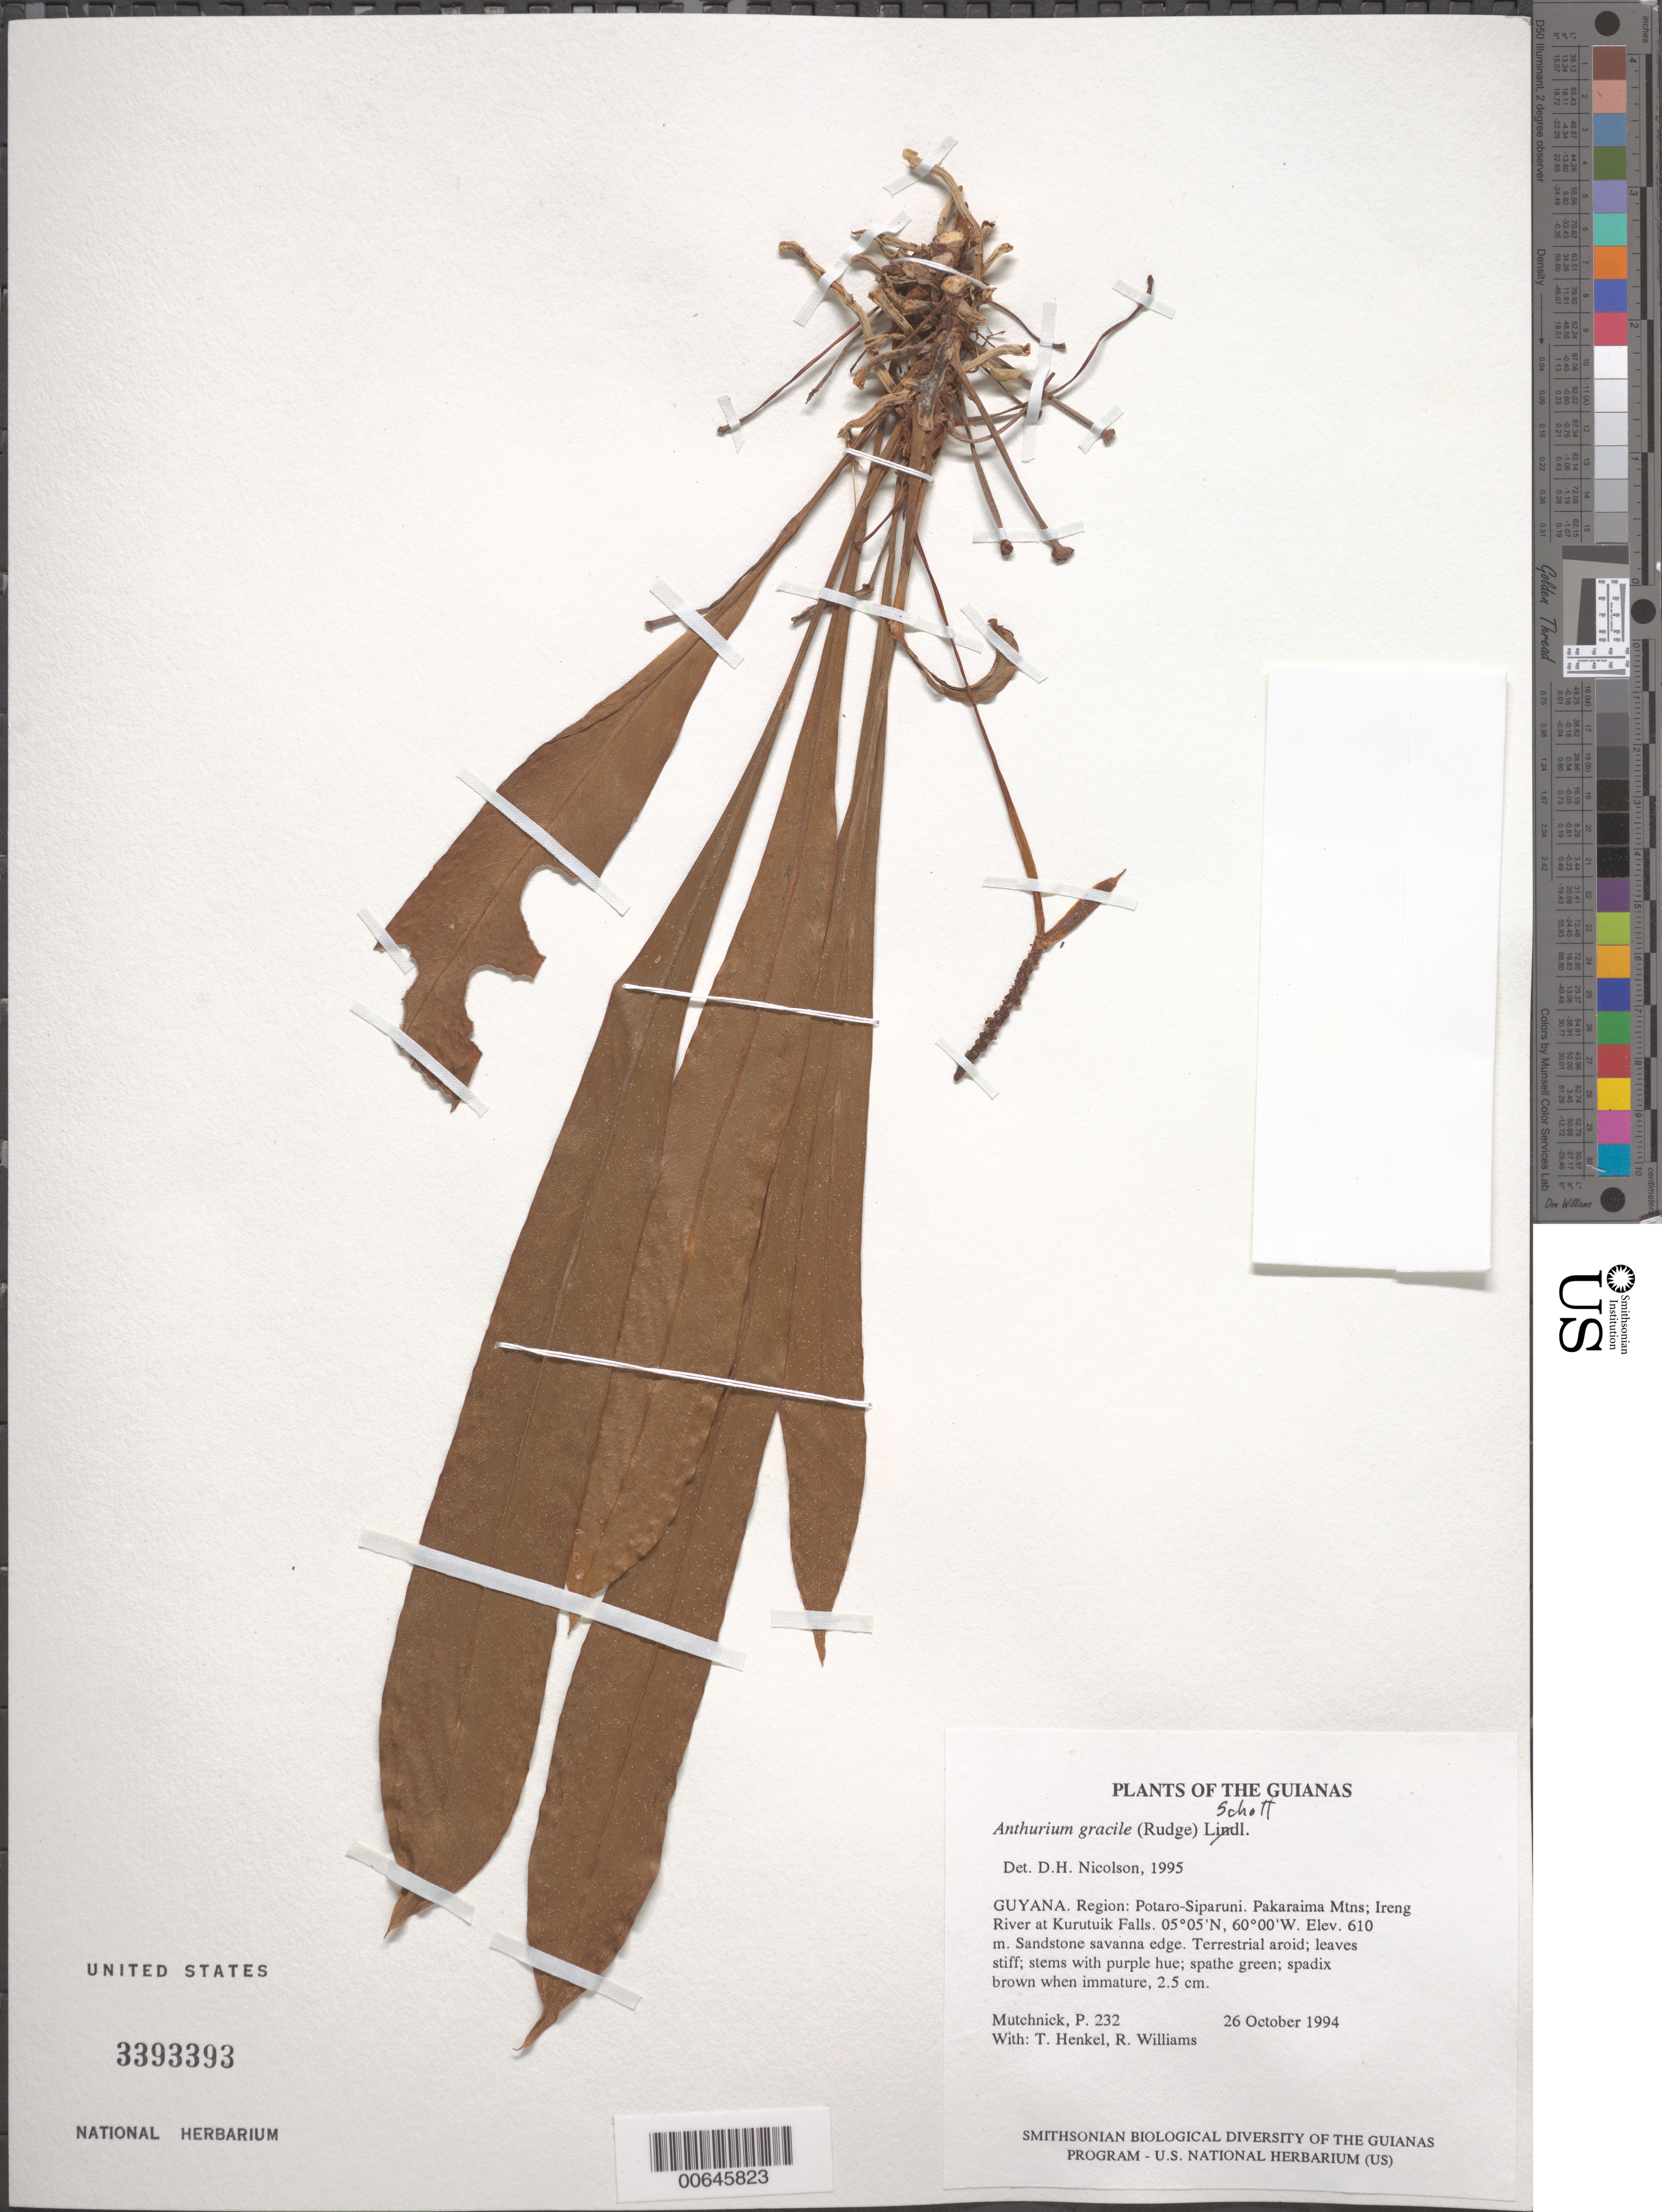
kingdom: Plantae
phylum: Tracheophyta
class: Liliopsida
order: Alismatales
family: Araceae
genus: Anthurium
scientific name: Anthurium gracile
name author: (Rudge) Schott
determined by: Nicolson, Dan H.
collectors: P. Mutchnick, T. Henkel & R. Williams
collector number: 232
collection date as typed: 26 October 1994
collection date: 1994-10-26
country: Guyana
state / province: Potaro-Siparuni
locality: Pakaraima Mtns; Ireng River at Kurutuik Falls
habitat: Sandstone savanna edge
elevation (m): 610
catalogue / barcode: US 3393393